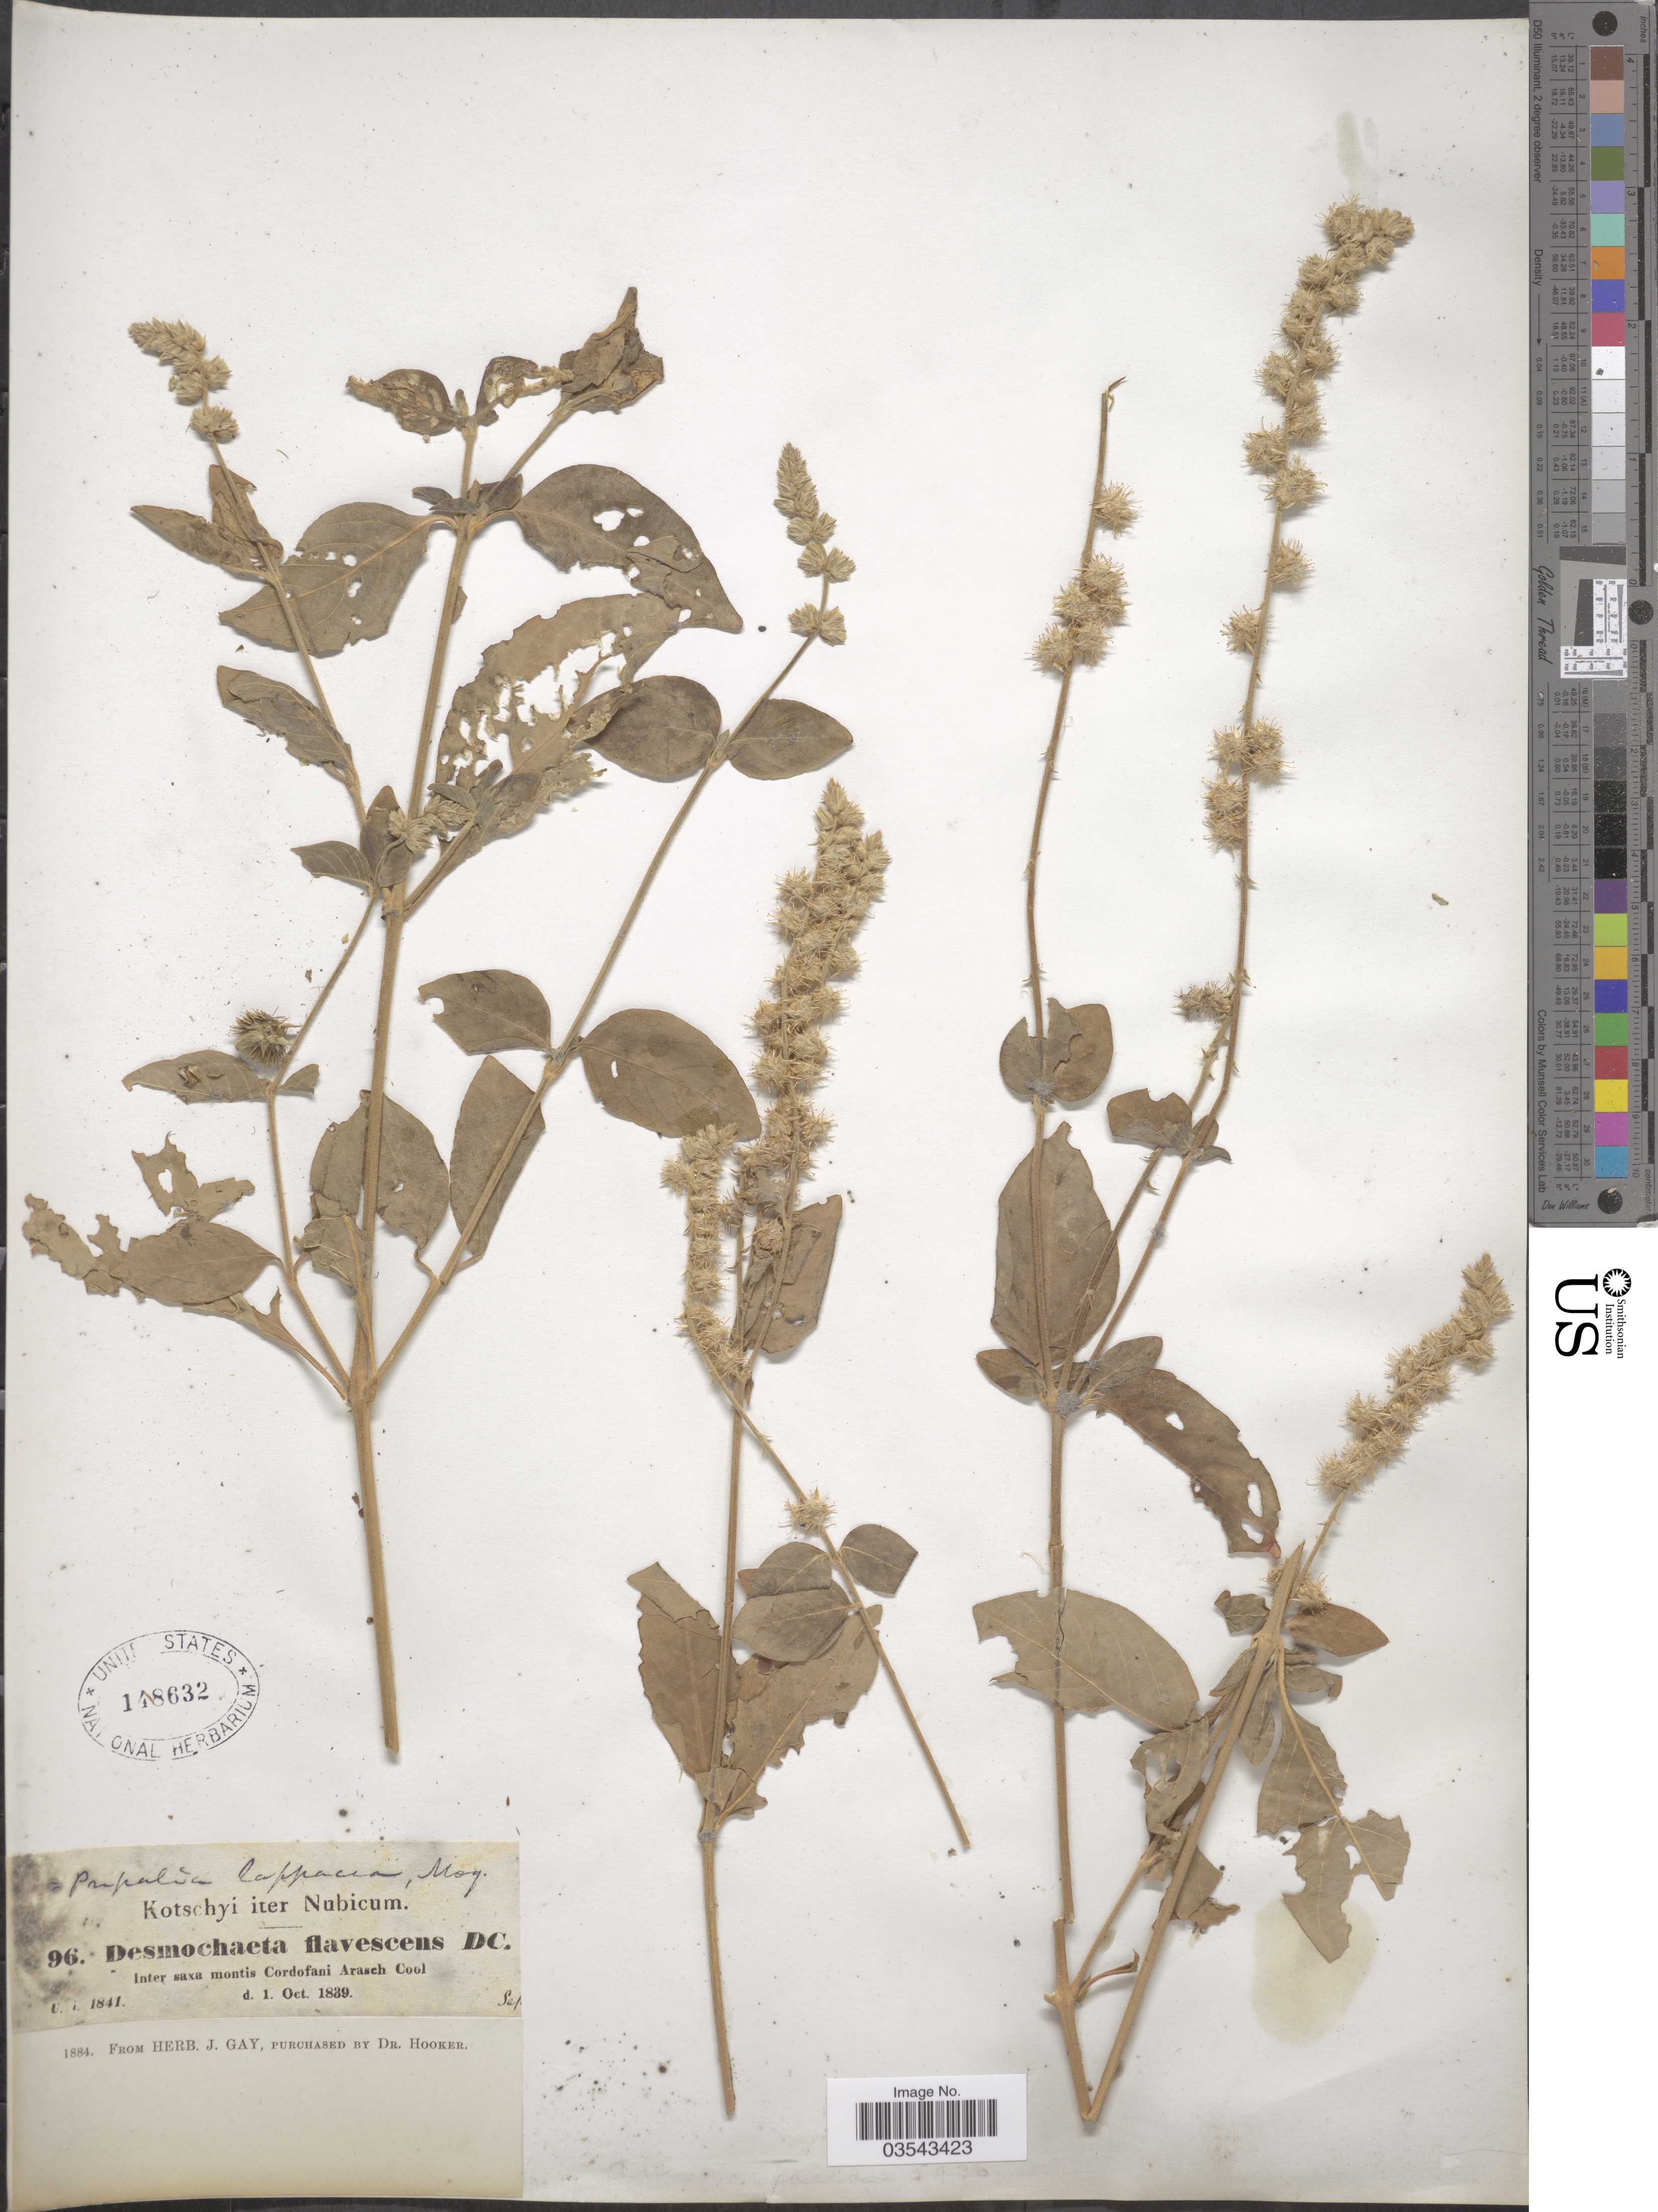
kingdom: Plantae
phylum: Tracheophyta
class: Magnoliopsida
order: Caryophyllales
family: Amaranthaceae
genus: Pupalia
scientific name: Pupalia lappacea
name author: (L.) A. Juss.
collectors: -. Kotschyi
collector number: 96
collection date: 1839-10-01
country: Sudan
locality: Iter Nubicum. Inter saxa montis Cordofani Arasch Cool.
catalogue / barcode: US 148632